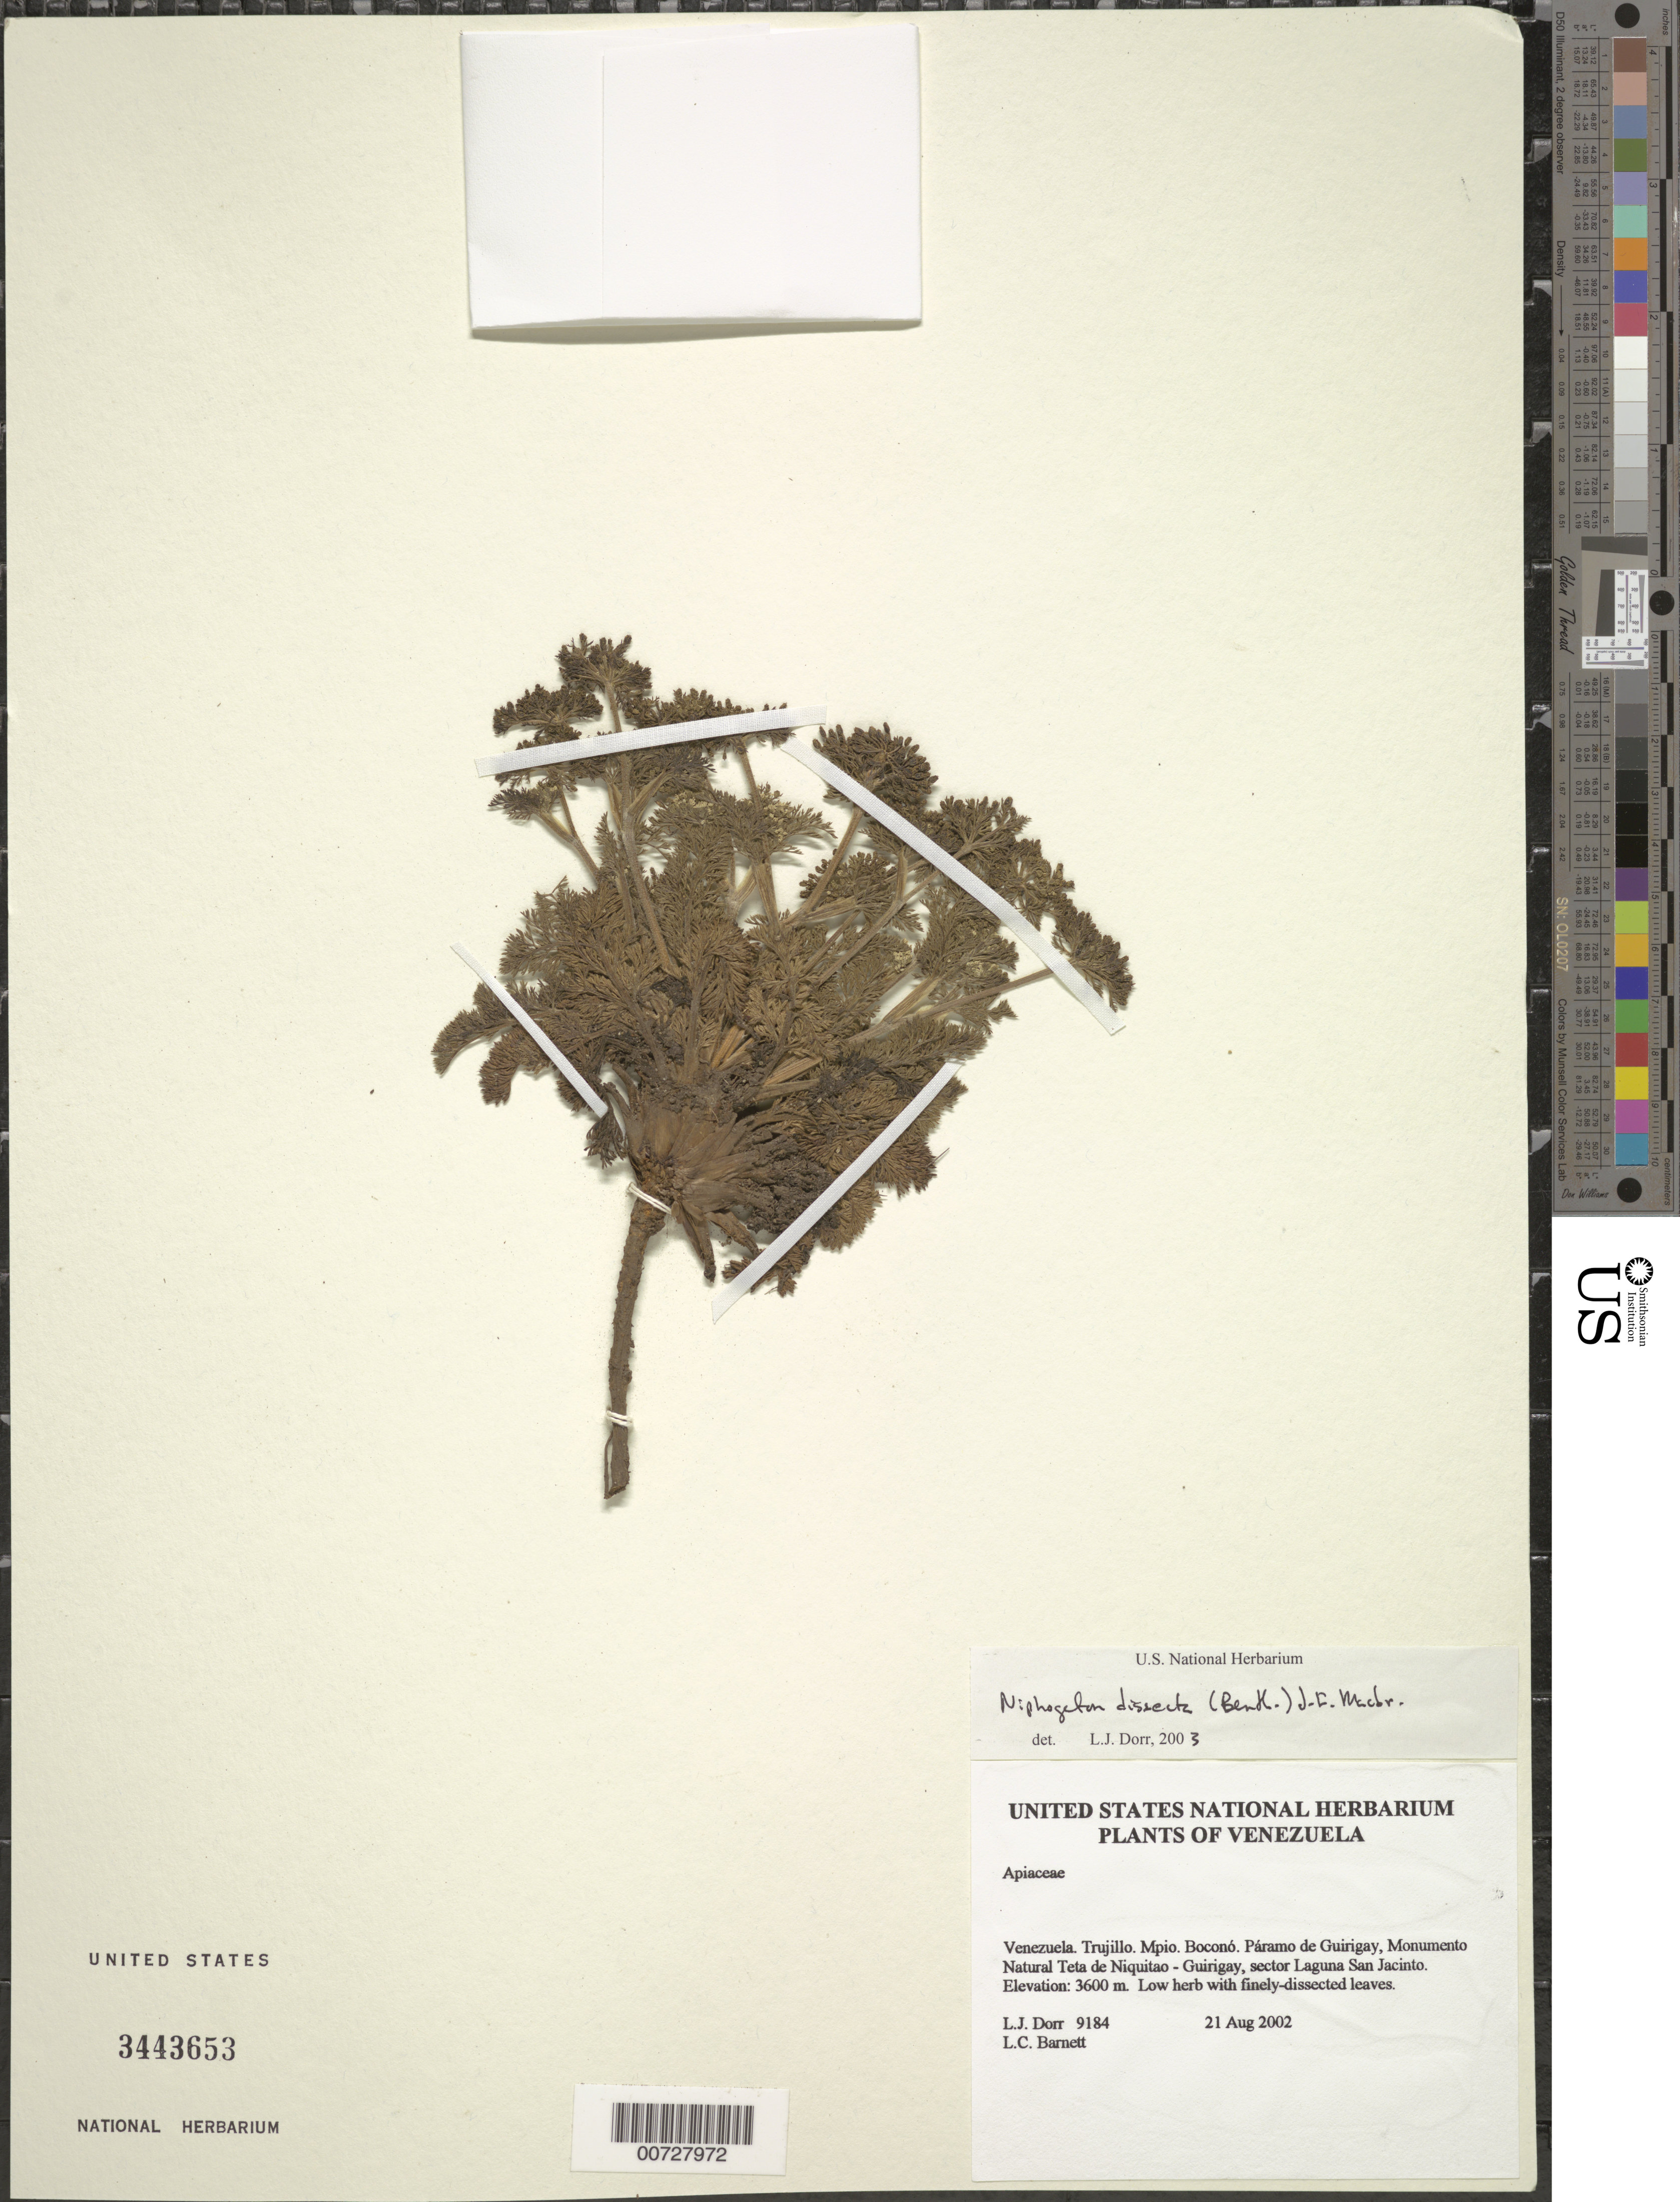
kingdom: Plantae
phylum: Tracheophyta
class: Magnoliopsida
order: Apiales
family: Apiaceae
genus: Niphogeton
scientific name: Niphogeton dissecta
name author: (Benth.) J.F. Macbr.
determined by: Dorr, L. J., (BOT), Smithsonian Institution - National Museum of Natural History (UNITED STATES)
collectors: L. J. Dorr & L. C. Barnett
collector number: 9184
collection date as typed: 21 Aug 2002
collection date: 2002-08-21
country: Venezuela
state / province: Trujillo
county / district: Boconó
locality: Páramo de Guirigay, Monumento Natural Teta de Niquitao - Guirigay, sector Laguna San Jacinto.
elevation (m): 3600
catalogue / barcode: US 3443653